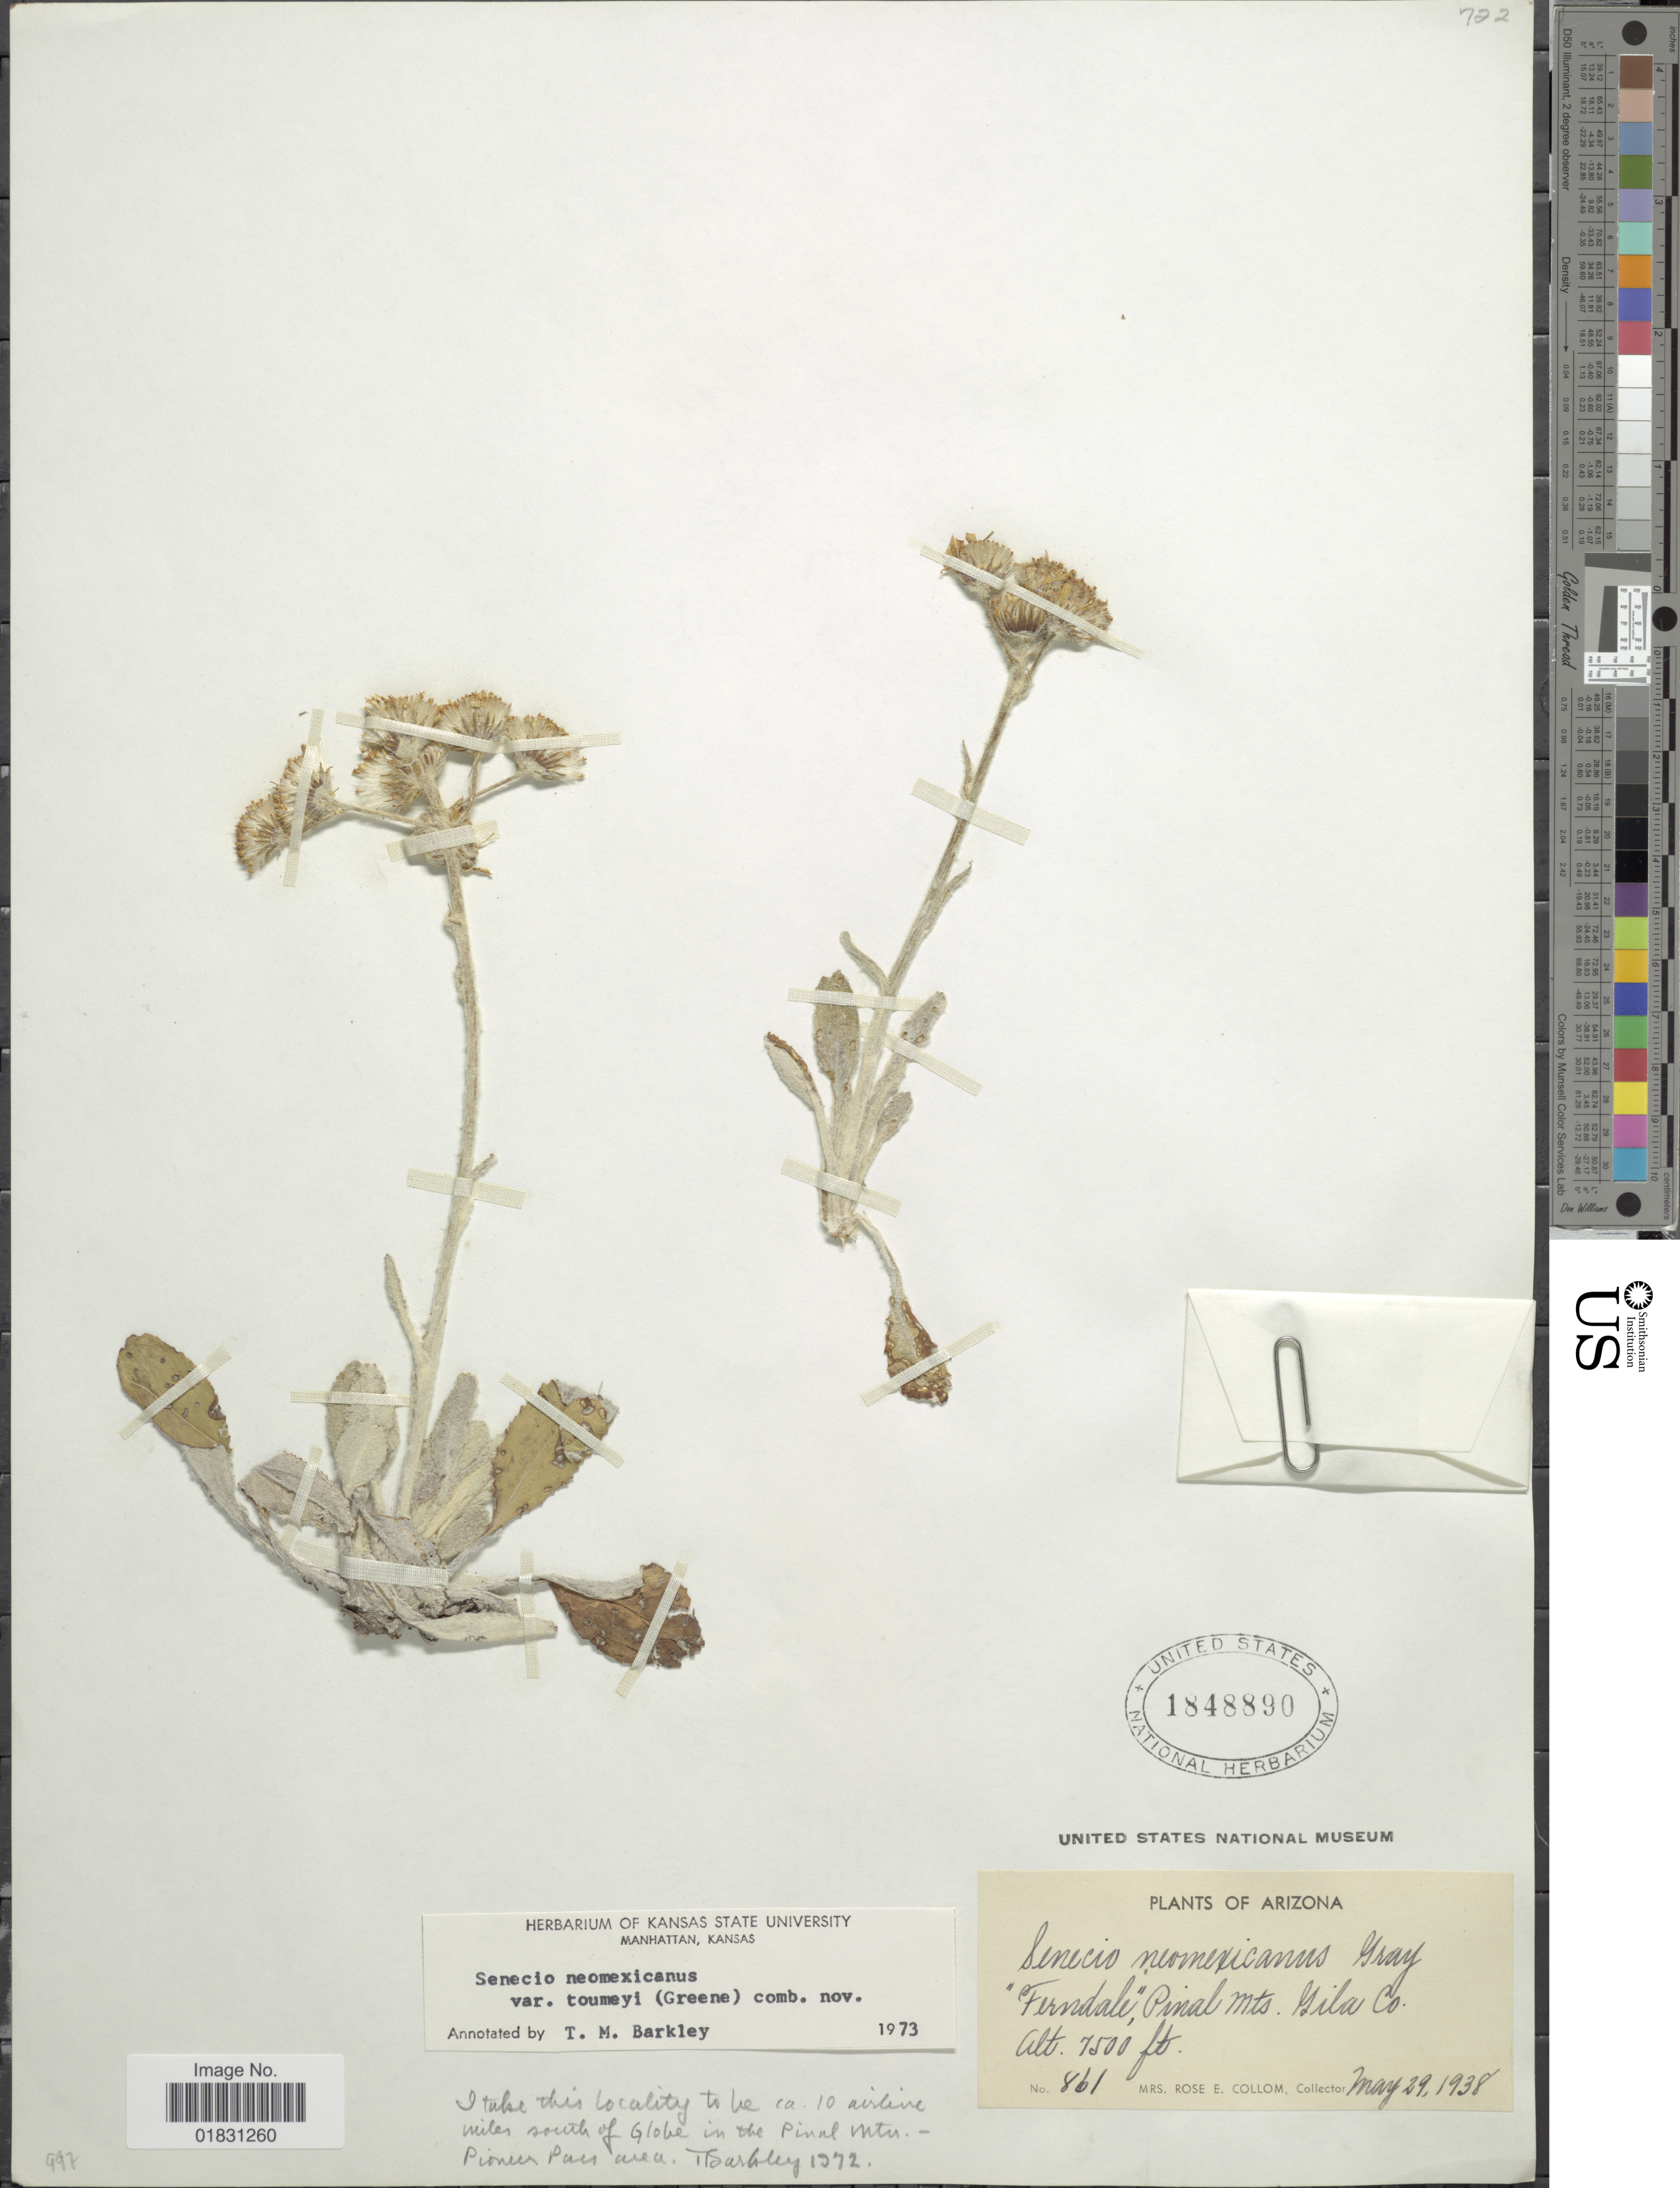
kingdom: Plantae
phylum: Tracheophyta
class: Magnoliopsida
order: Asterales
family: Asteraceae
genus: Packera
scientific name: Packera neomexicana var. neomexicana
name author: (A. Gray) W.A. Weber & Á. Löve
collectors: T. M. Barkley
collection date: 1972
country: United States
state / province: Arizona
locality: Ca 10 airline miles south of Globe in the Pinal Mtn Pioneer Pass area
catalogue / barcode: US 1848890-2